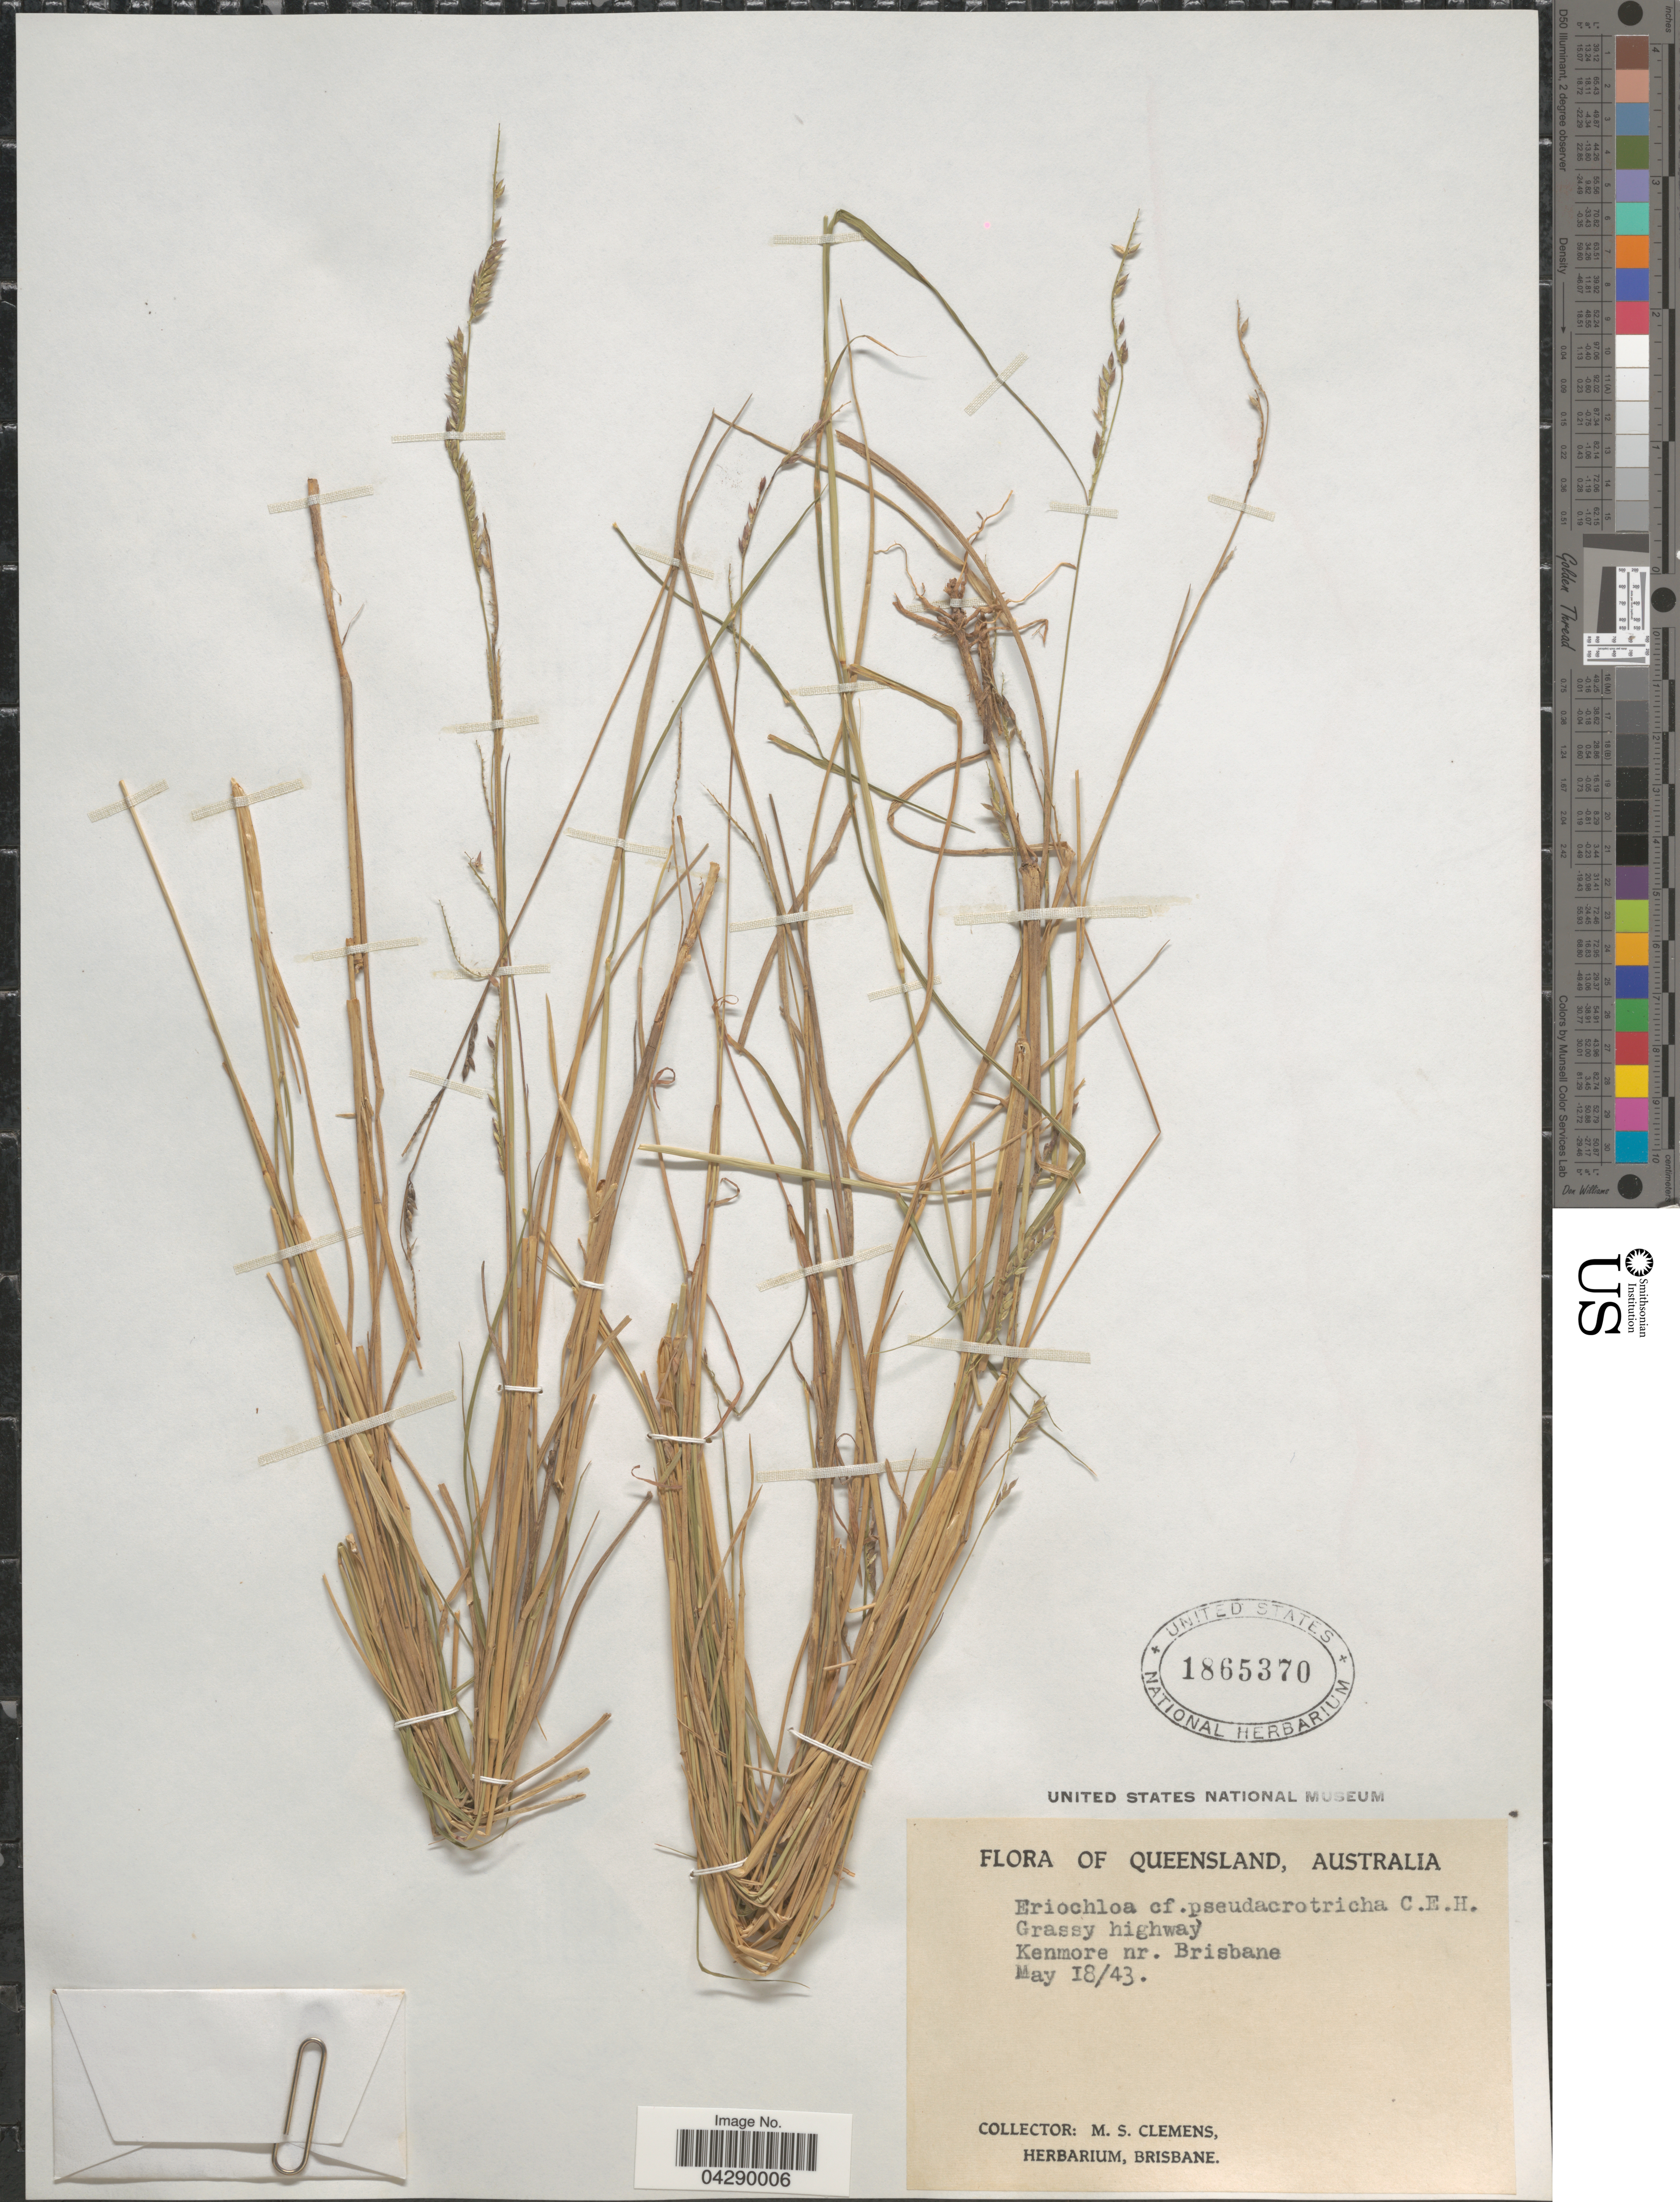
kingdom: Plantae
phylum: Tracheophyta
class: Liliopsida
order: Poales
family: Poaceae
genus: Eriochloa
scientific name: Eriochloa pseudoacrotricha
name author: (Stapf & Thell.) J.M. Black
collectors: M. S. Clemens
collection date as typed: Transcribed d/m/y: 18/5/43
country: Australia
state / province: Queensland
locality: Grassy highway. Kenmore nr. Brisbane.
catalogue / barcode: US 1865370